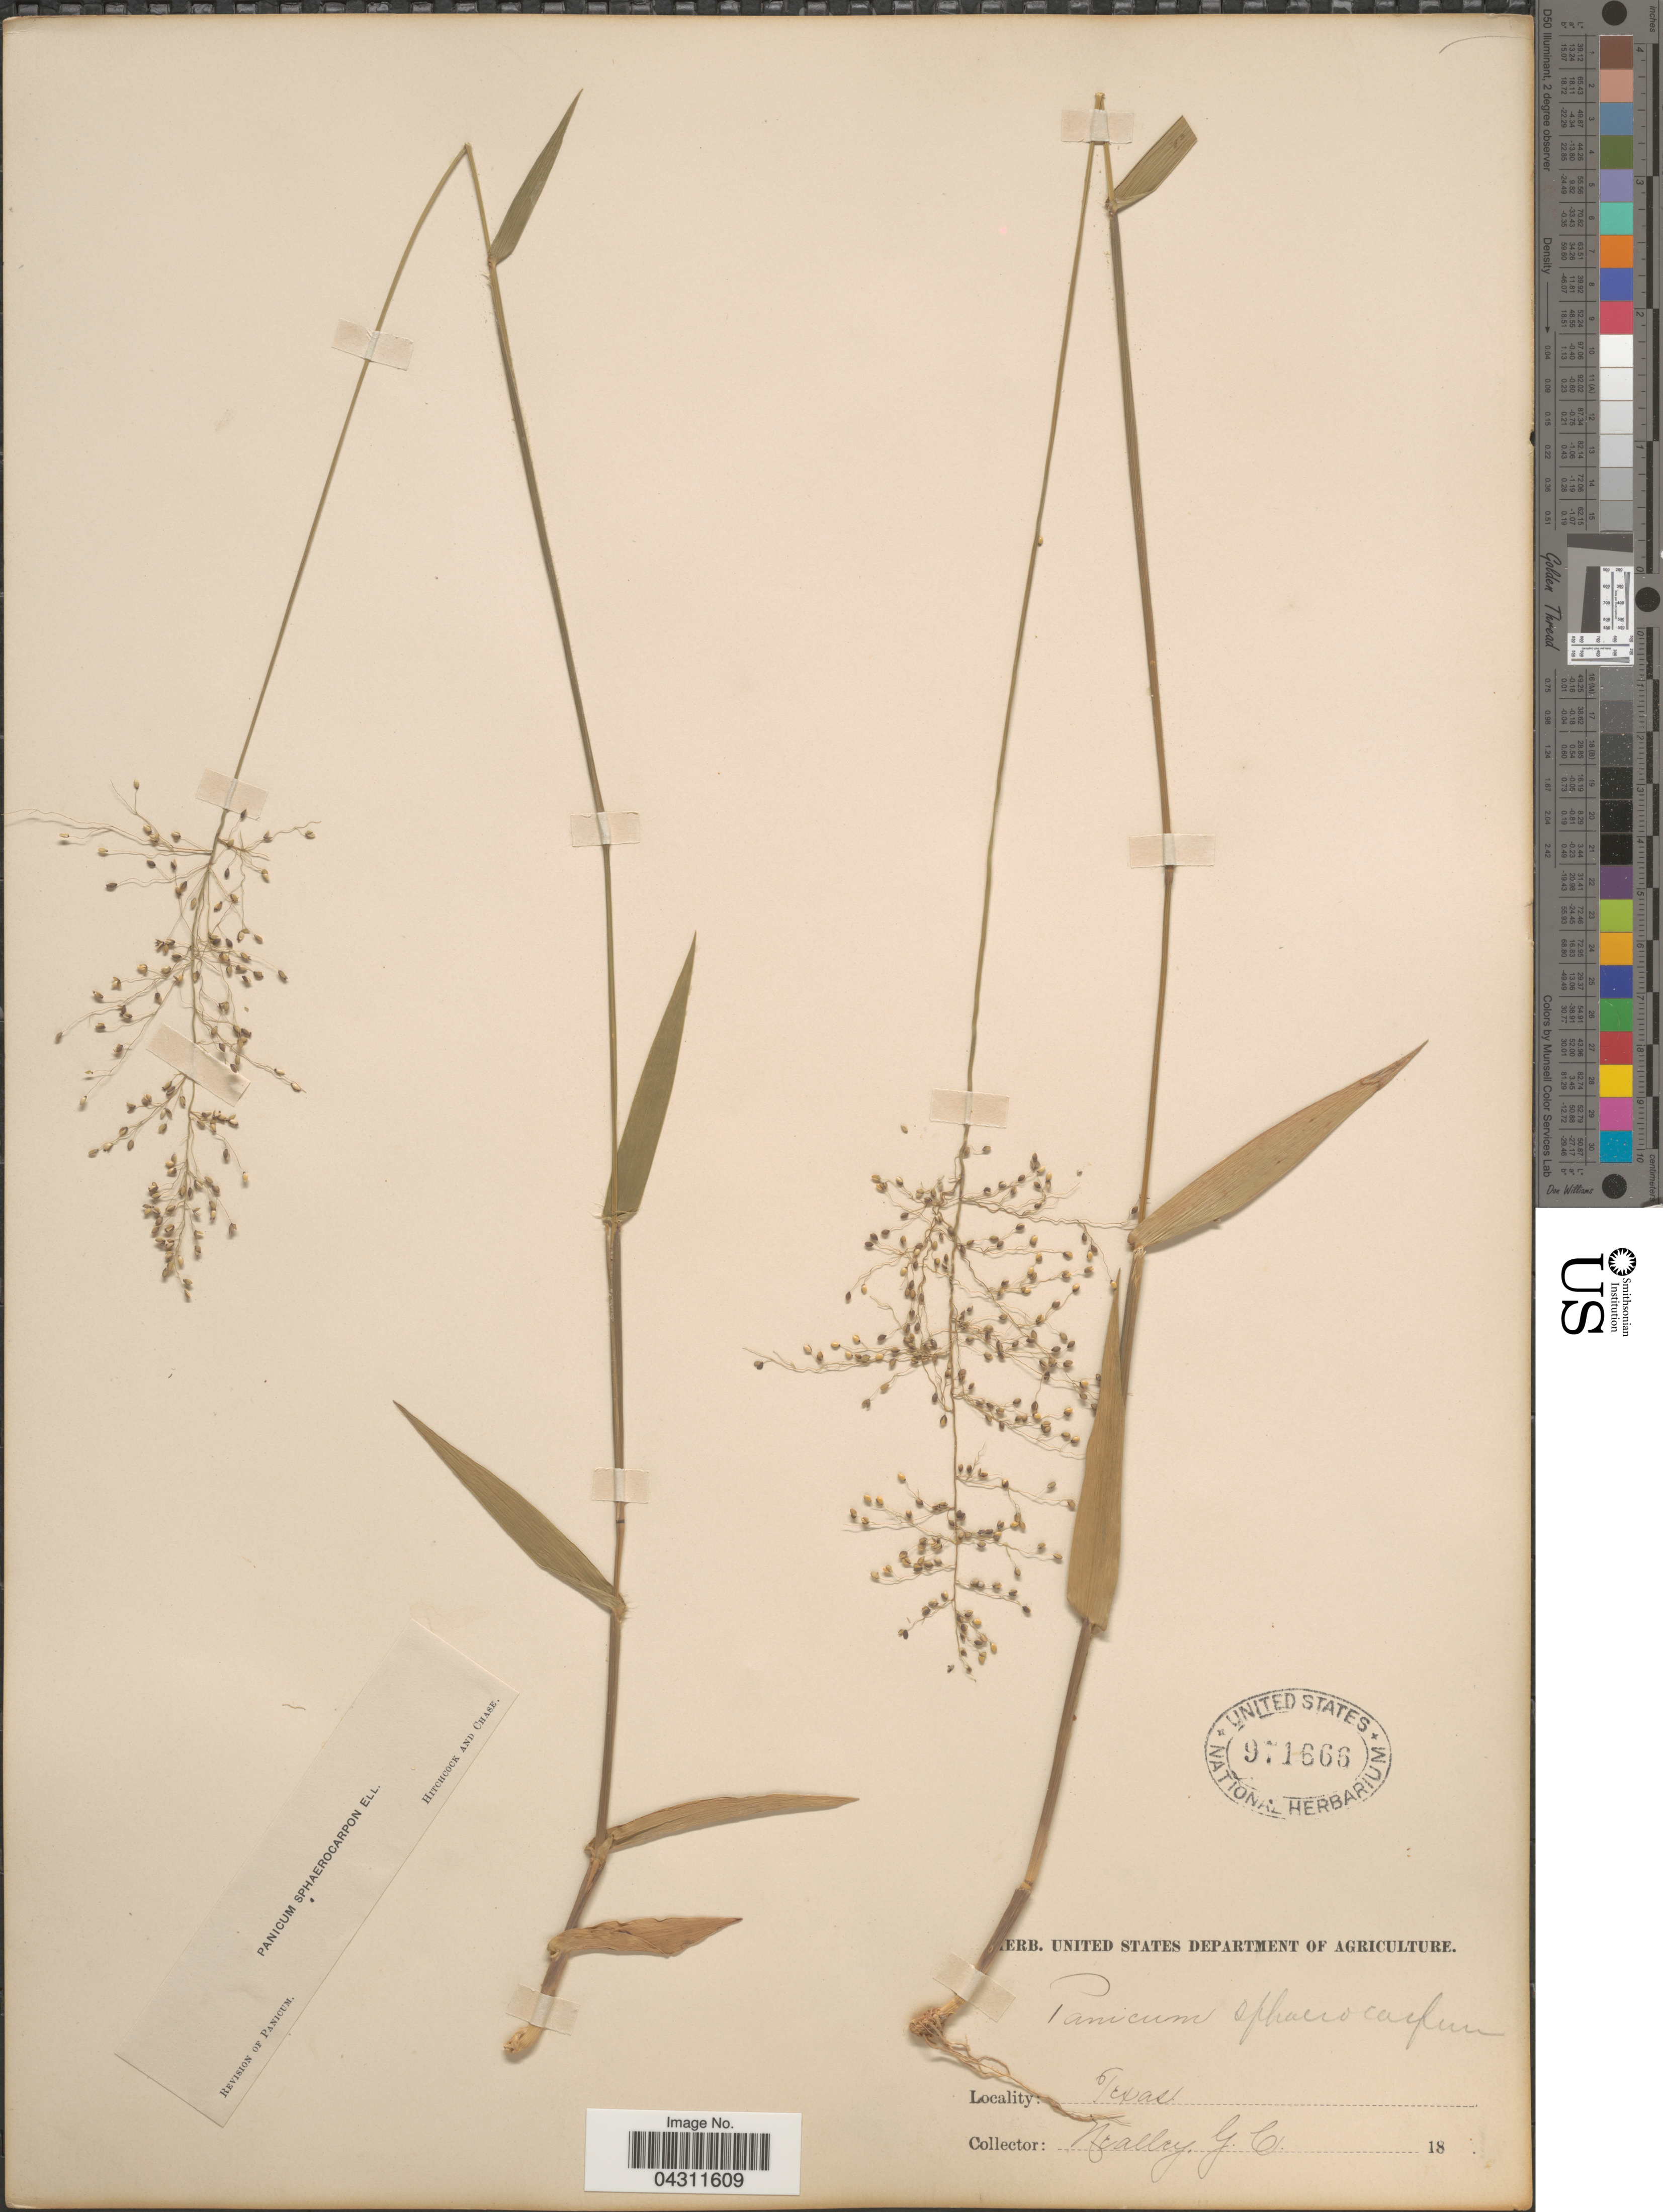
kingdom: Plantae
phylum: Tracheophyta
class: Liliopsida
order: Poales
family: Poaceae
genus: Dichanthelium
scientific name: Dichanthelium strigosum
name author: (Muhl. ex Elliott) Freckmann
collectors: G. Neally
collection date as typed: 18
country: United States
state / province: Texas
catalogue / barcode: US 971666